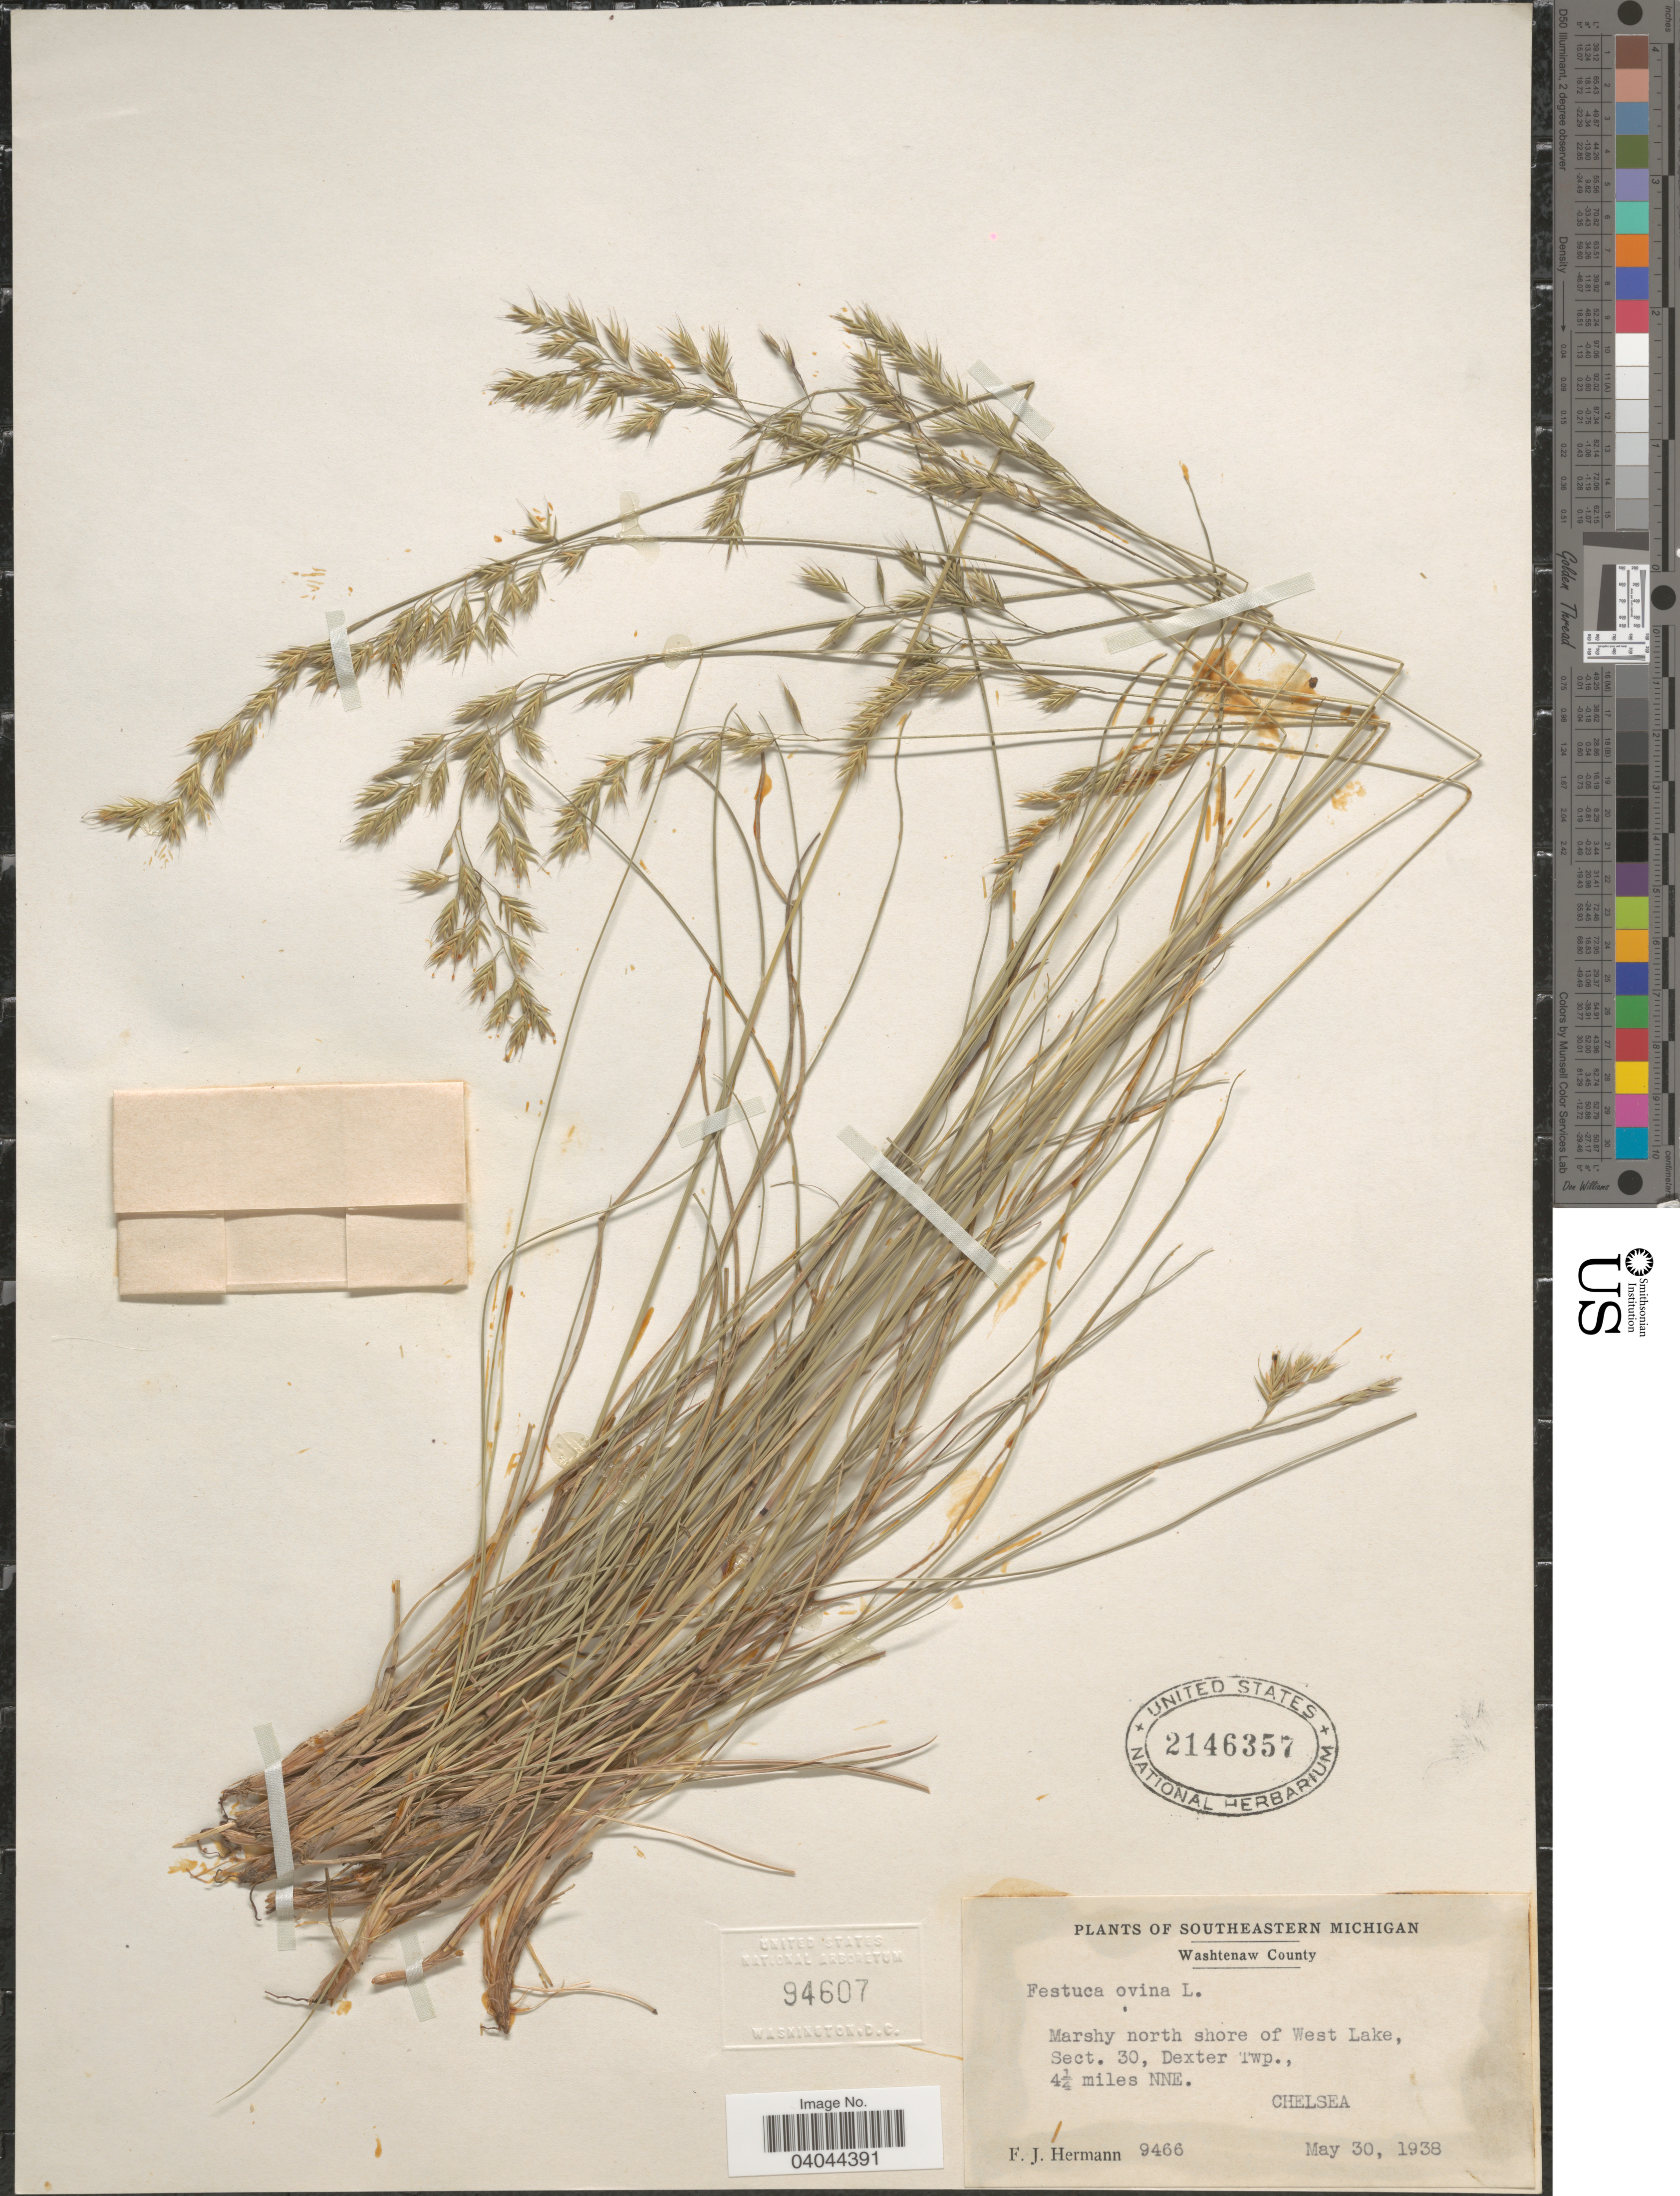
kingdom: Plantae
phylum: Tracheophyta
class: Liliopsida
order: Poales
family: Poaceae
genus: Festuca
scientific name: Festuca ovina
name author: L.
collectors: F. J. Hermann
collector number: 9466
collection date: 1938-05-30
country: United States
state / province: Michigan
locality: Southeastern Michigan. Washtenaw County. Marshy north shore of West Lake, Sect. 30, Dexter Twp., 4¼ miles NNE. Chelsea.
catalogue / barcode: US 2146357